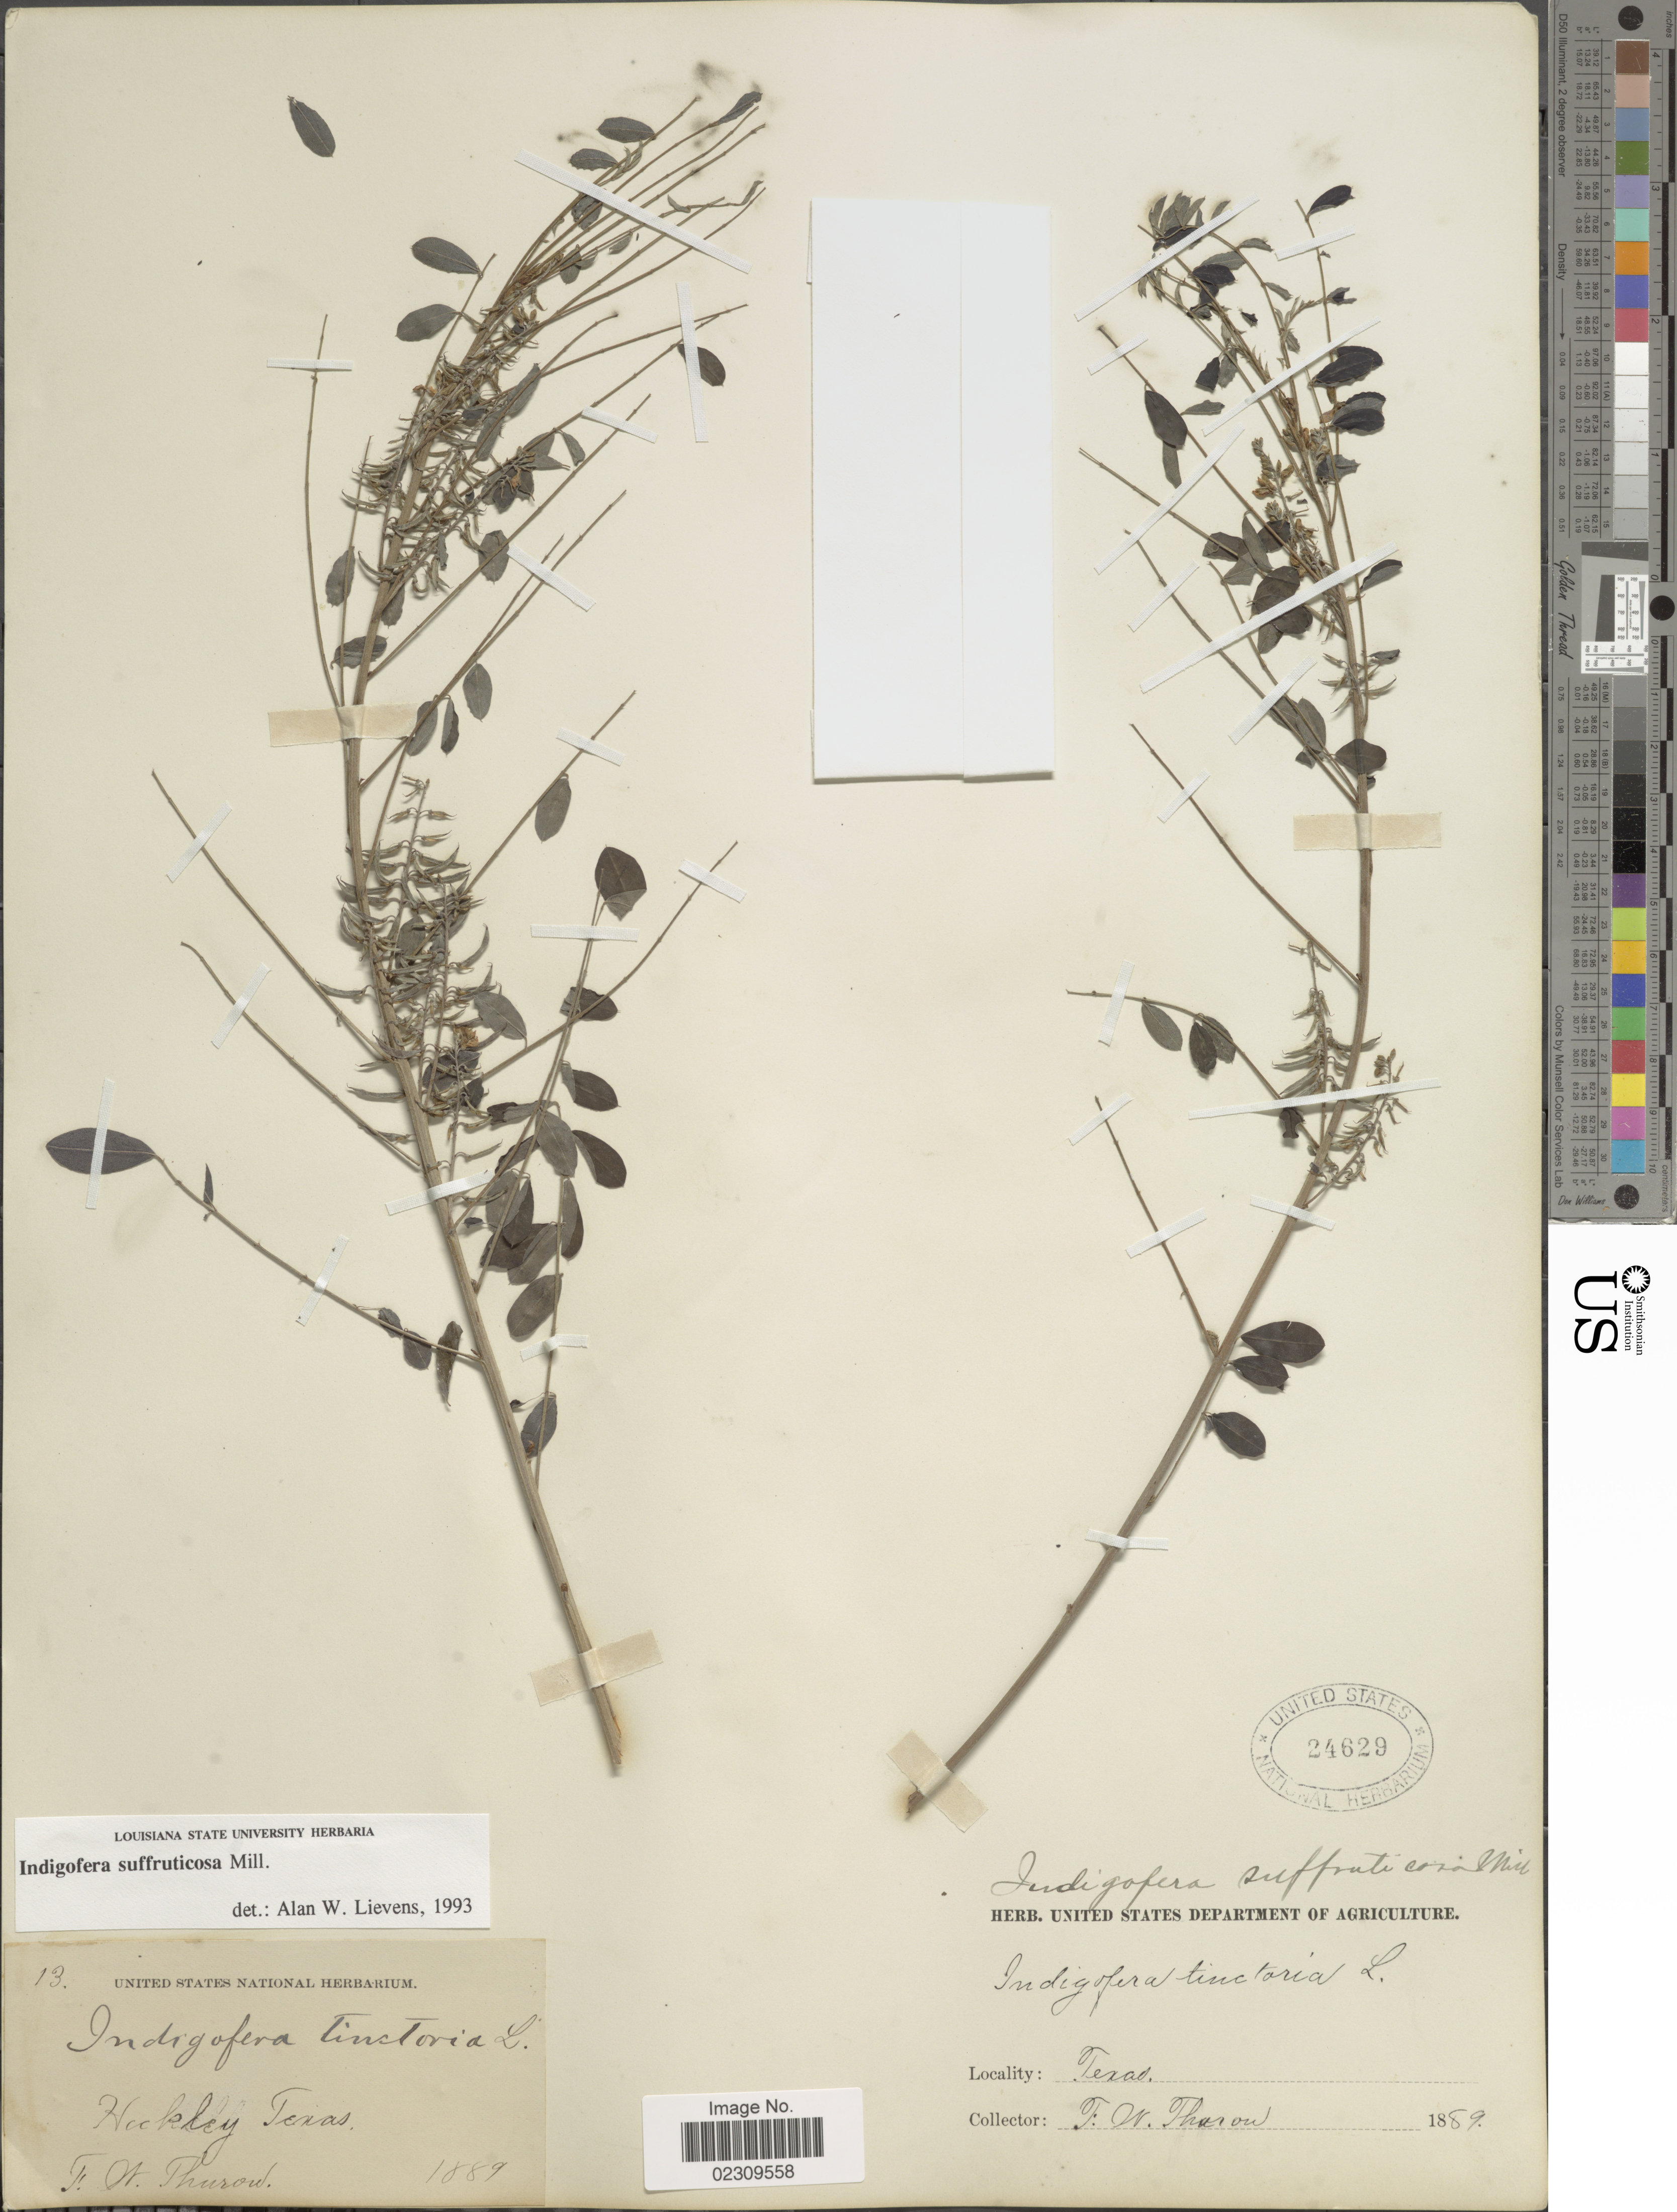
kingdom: Plantae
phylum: Tracheophyta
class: Magnoliopsida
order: Fabales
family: Fabaceae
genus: Indigofera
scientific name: Indigofera suffruticosa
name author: Mill.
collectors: F. W. Thurow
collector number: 13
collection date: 1889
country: United States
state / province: Texas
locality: Hockley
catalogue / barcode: US 24629